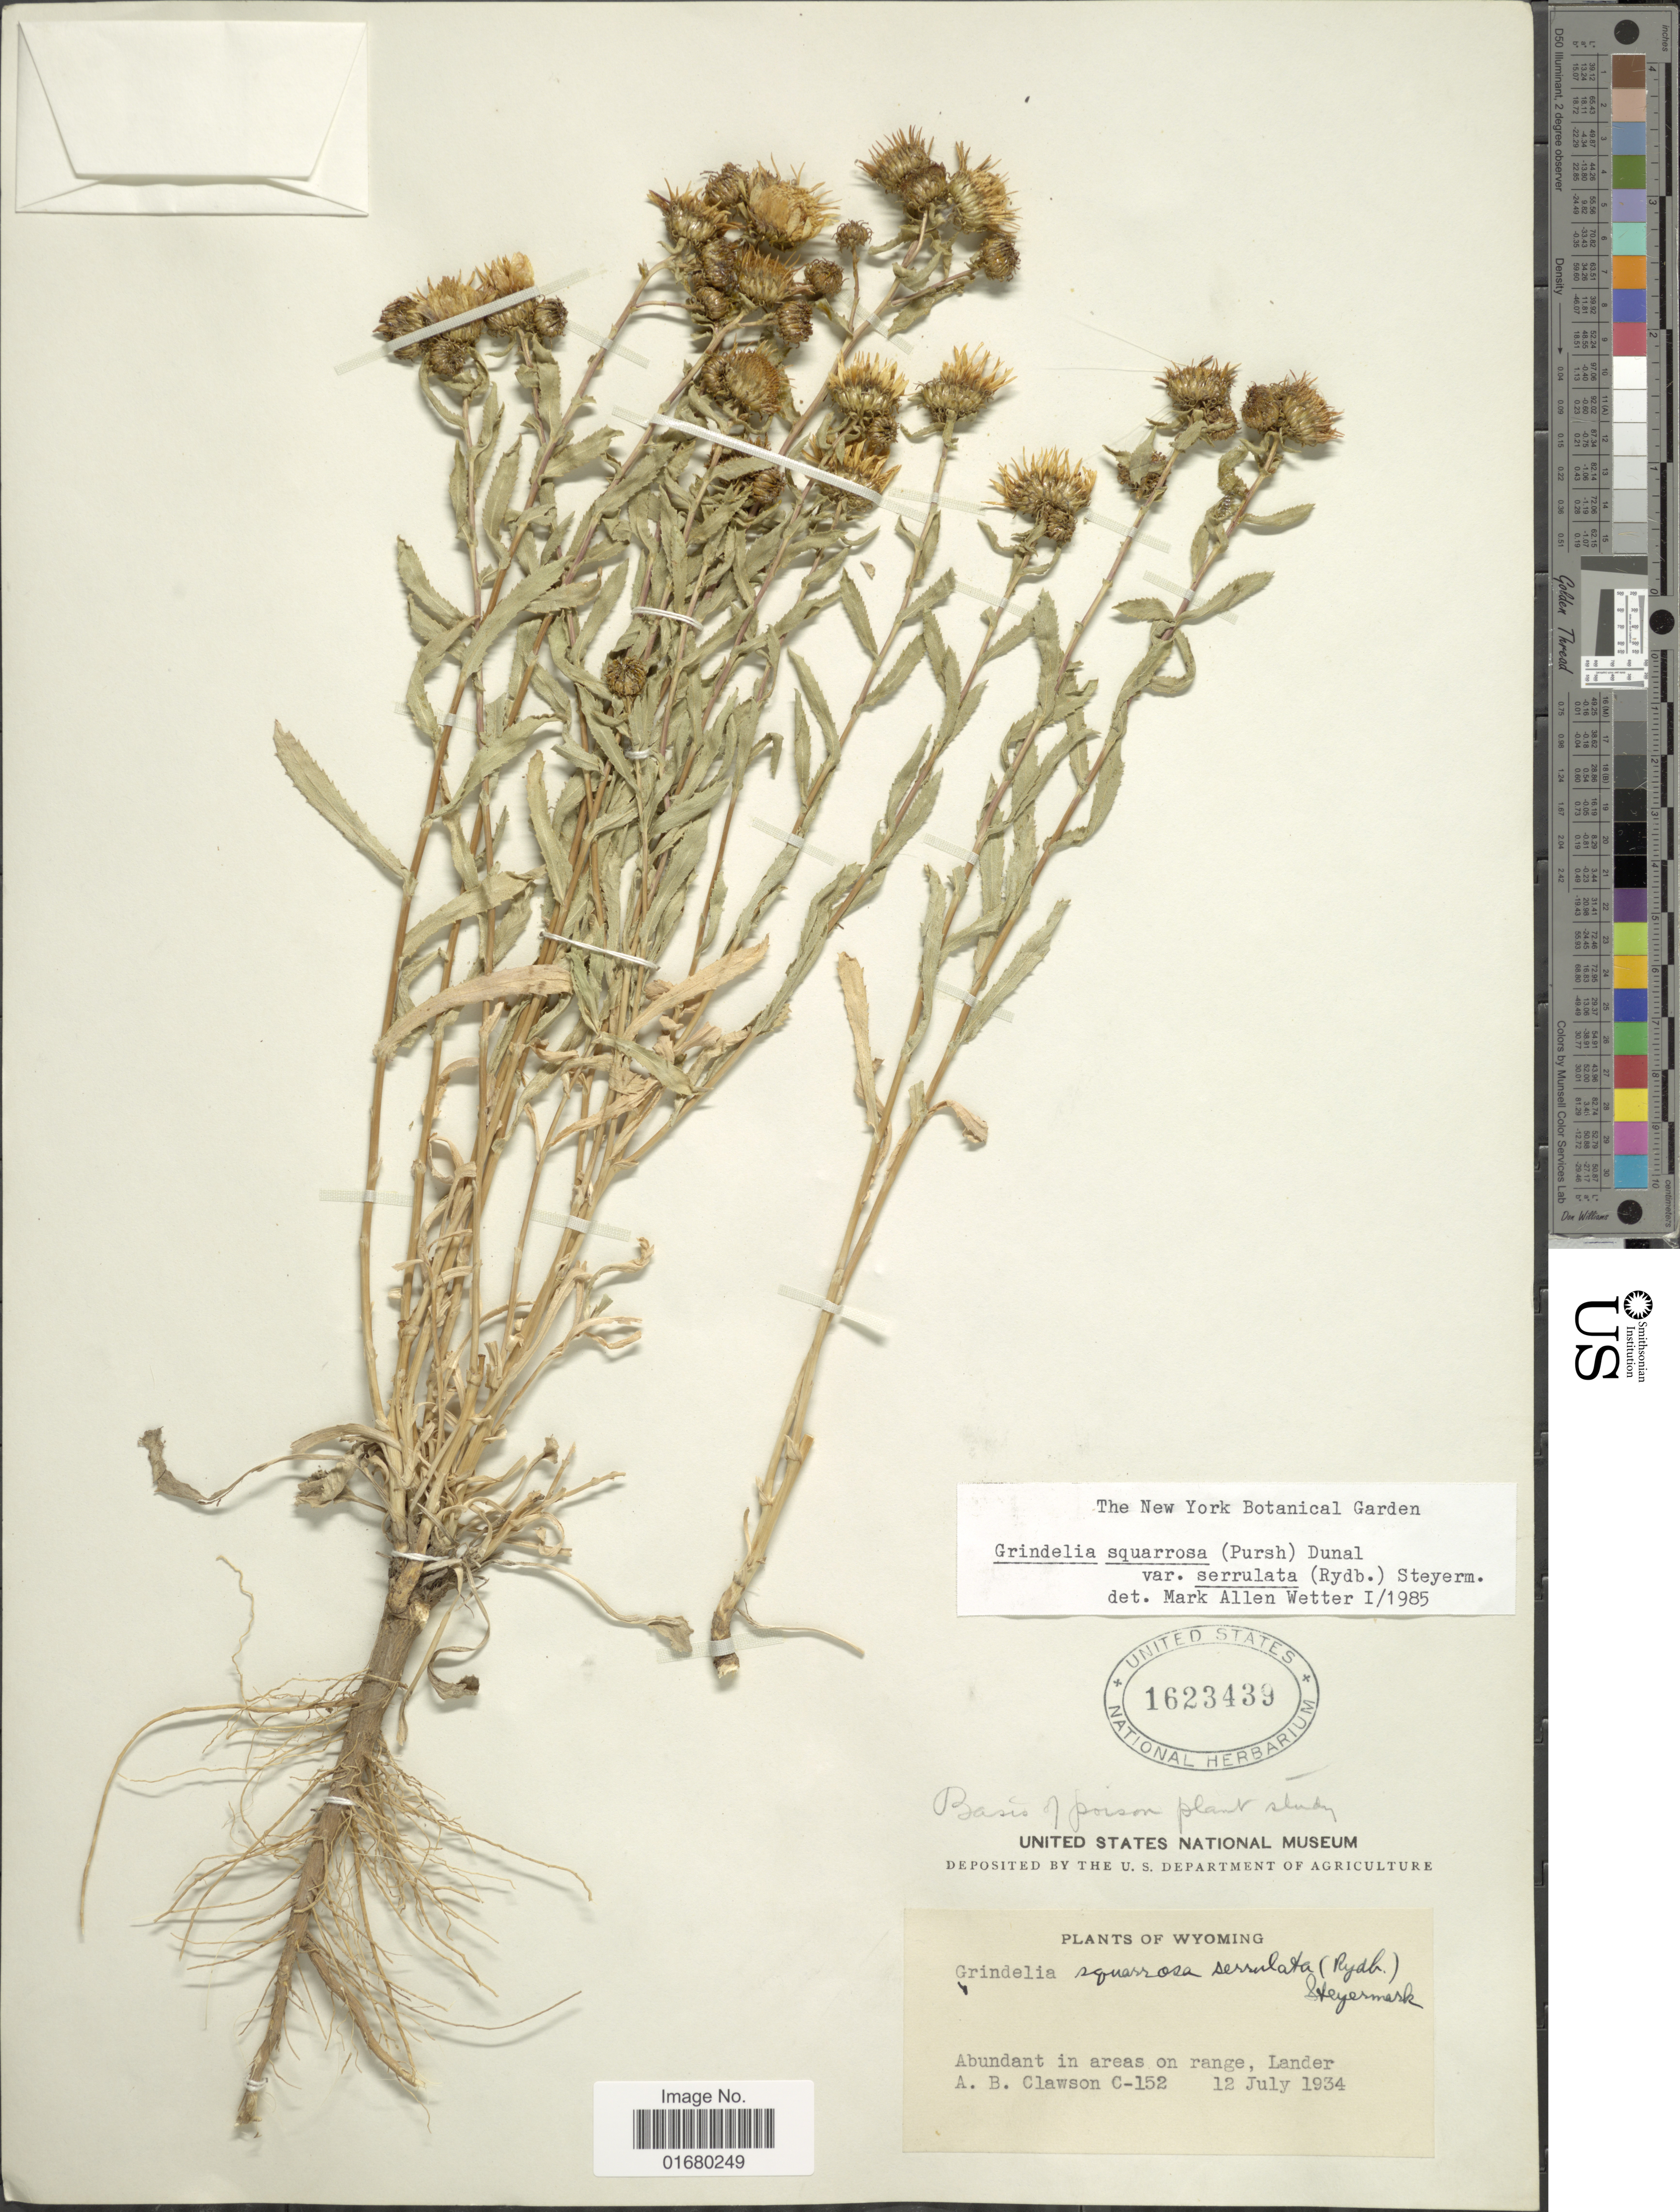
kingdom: Plantae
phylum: Tracheophyta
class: Magnoliopsida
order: Asterales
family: Asteraceae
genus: Grindelia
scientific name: Grindelia squarrosa var. serrulata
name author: (Rydb.) Steyerm.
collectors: A. Clawson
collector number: C-152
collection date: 1934-07-12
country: United States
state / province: Wyoming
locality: Abundant in areas on range, Lander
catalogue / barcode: US 1623439